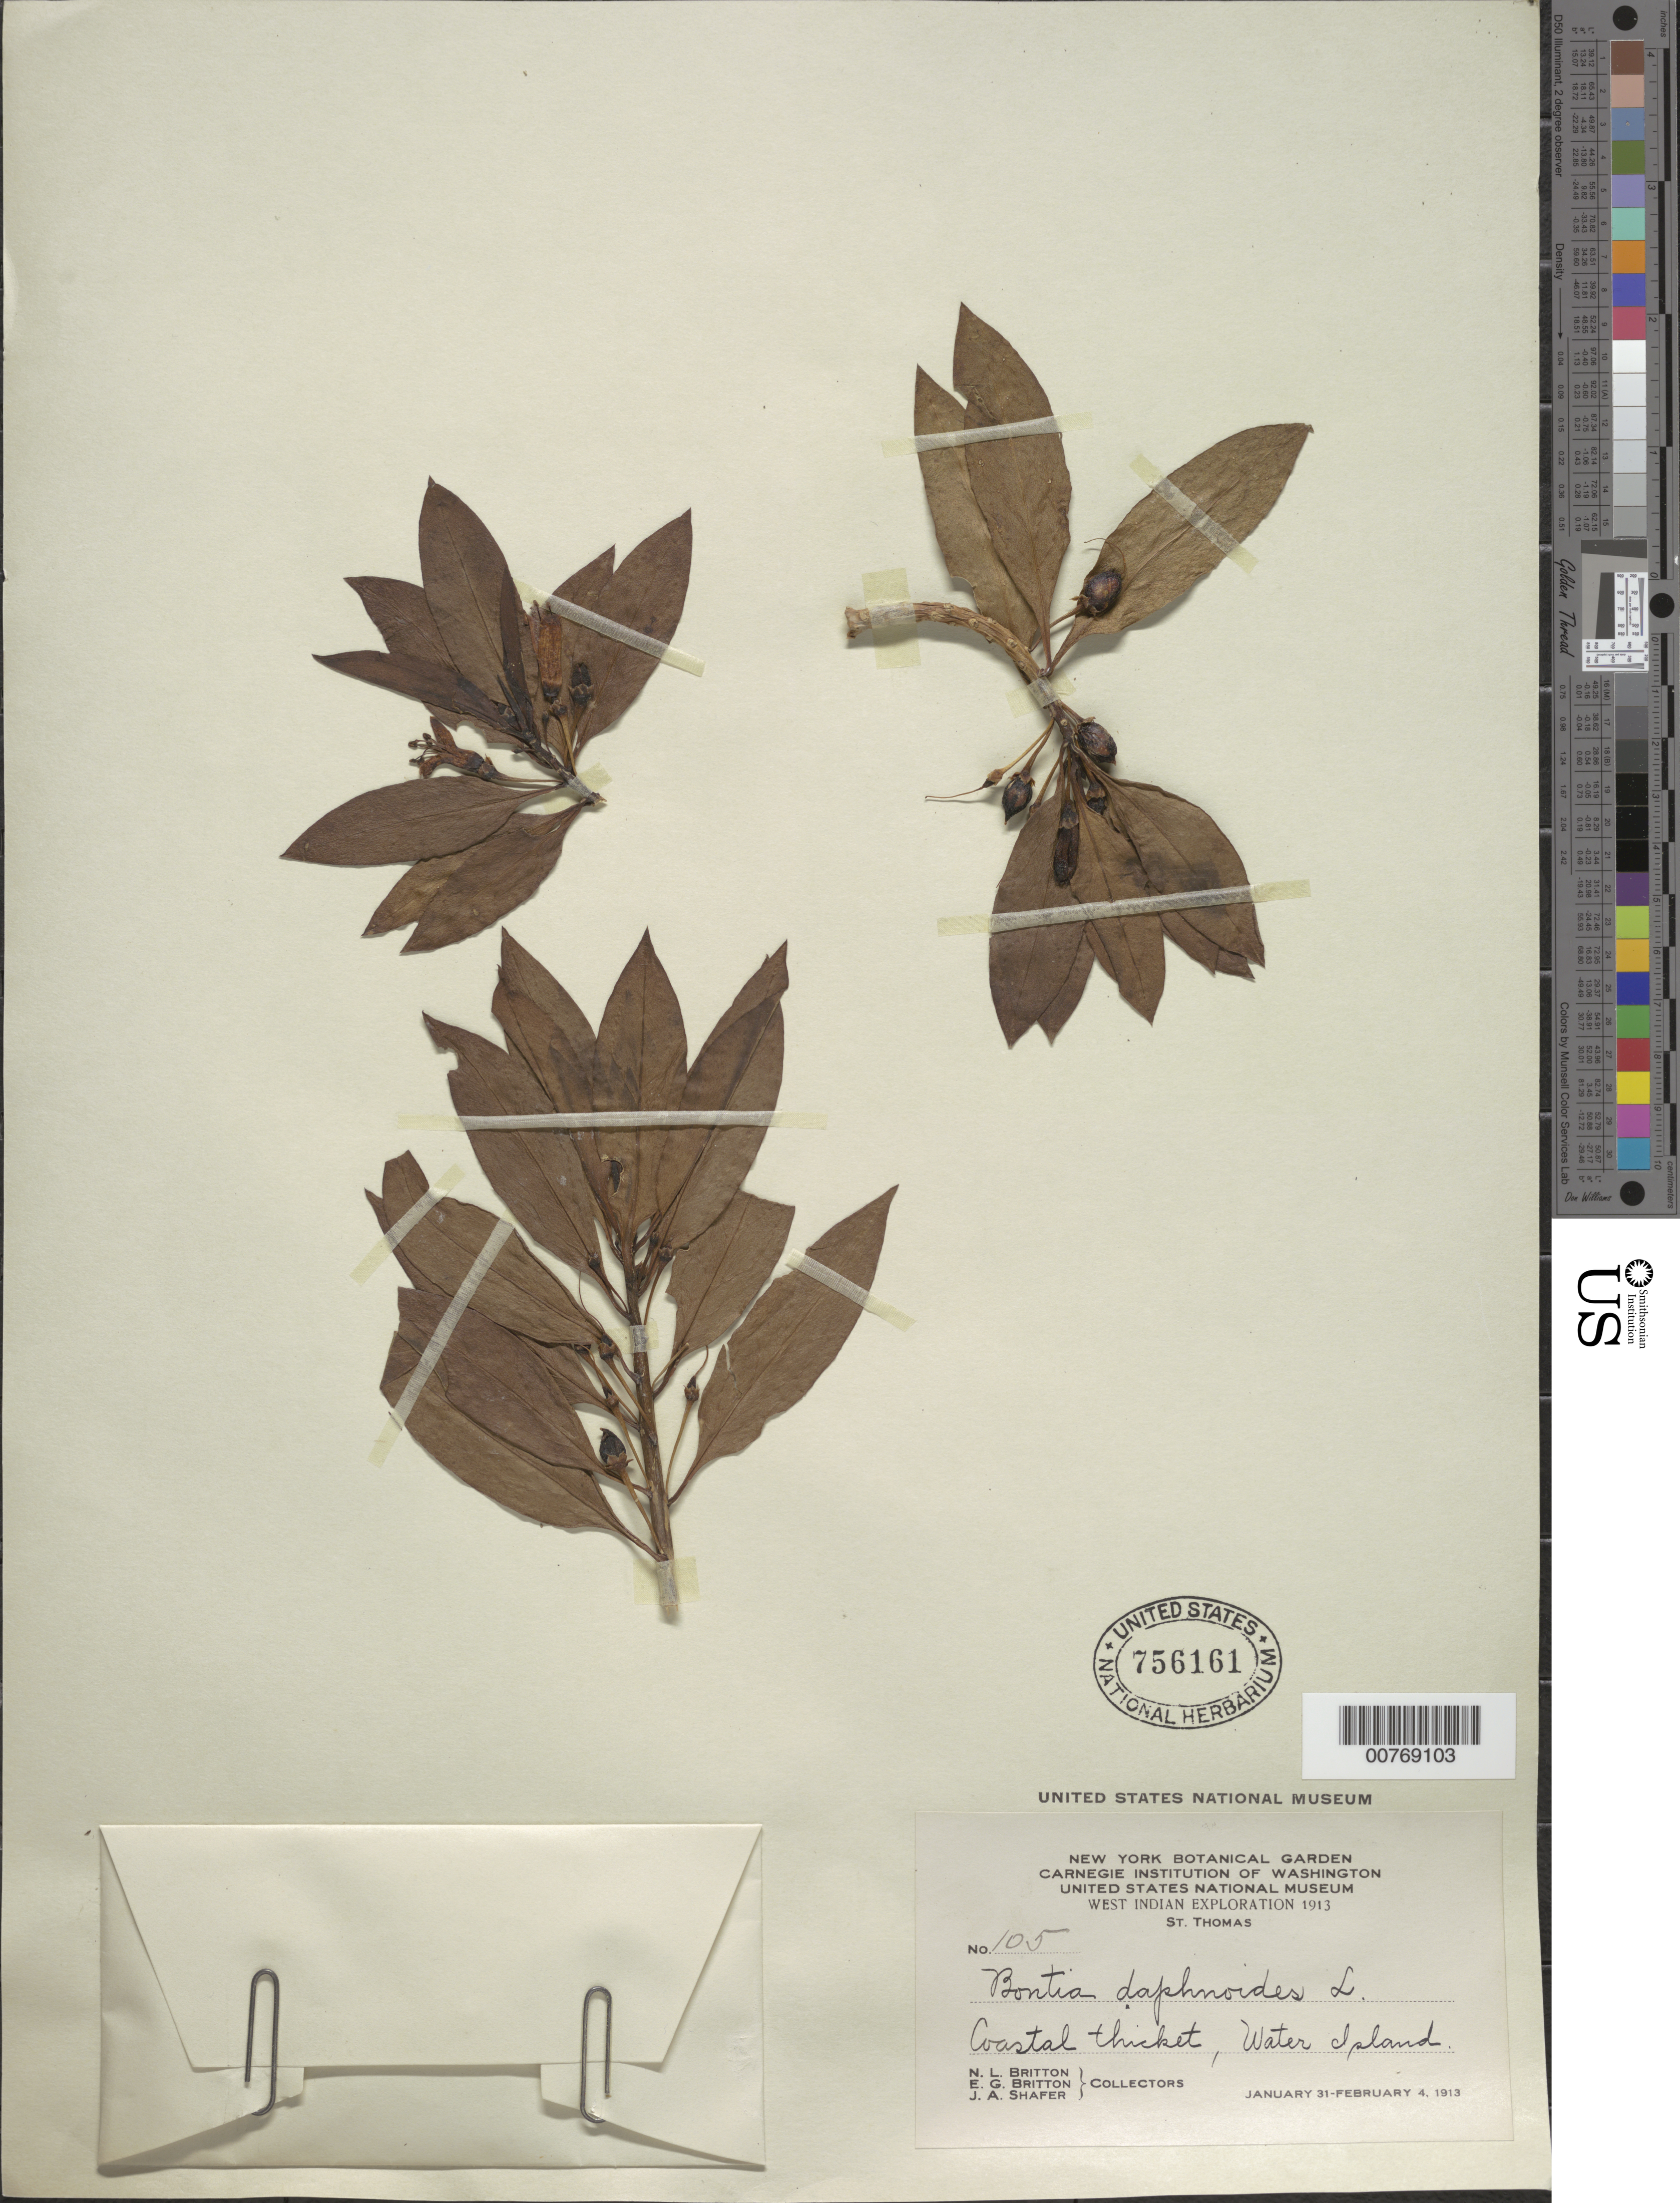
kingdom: Plantae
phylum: Tracheophyta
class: Magnoliopsida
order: Lamiales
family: Scrophulariaceae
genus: Bontia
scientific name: Bontia daphnoides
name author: L.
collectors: N. Britton, E. G. Britton & J. A. Shafer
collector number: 105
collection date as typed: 31 Jan 1913 to 04 Feb 1913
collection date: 1913-01-31/1913-02-04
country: U.S. Virgin Islands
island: St. Thomas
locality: Water Island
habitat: Coastal thicket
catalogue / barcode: US 756161